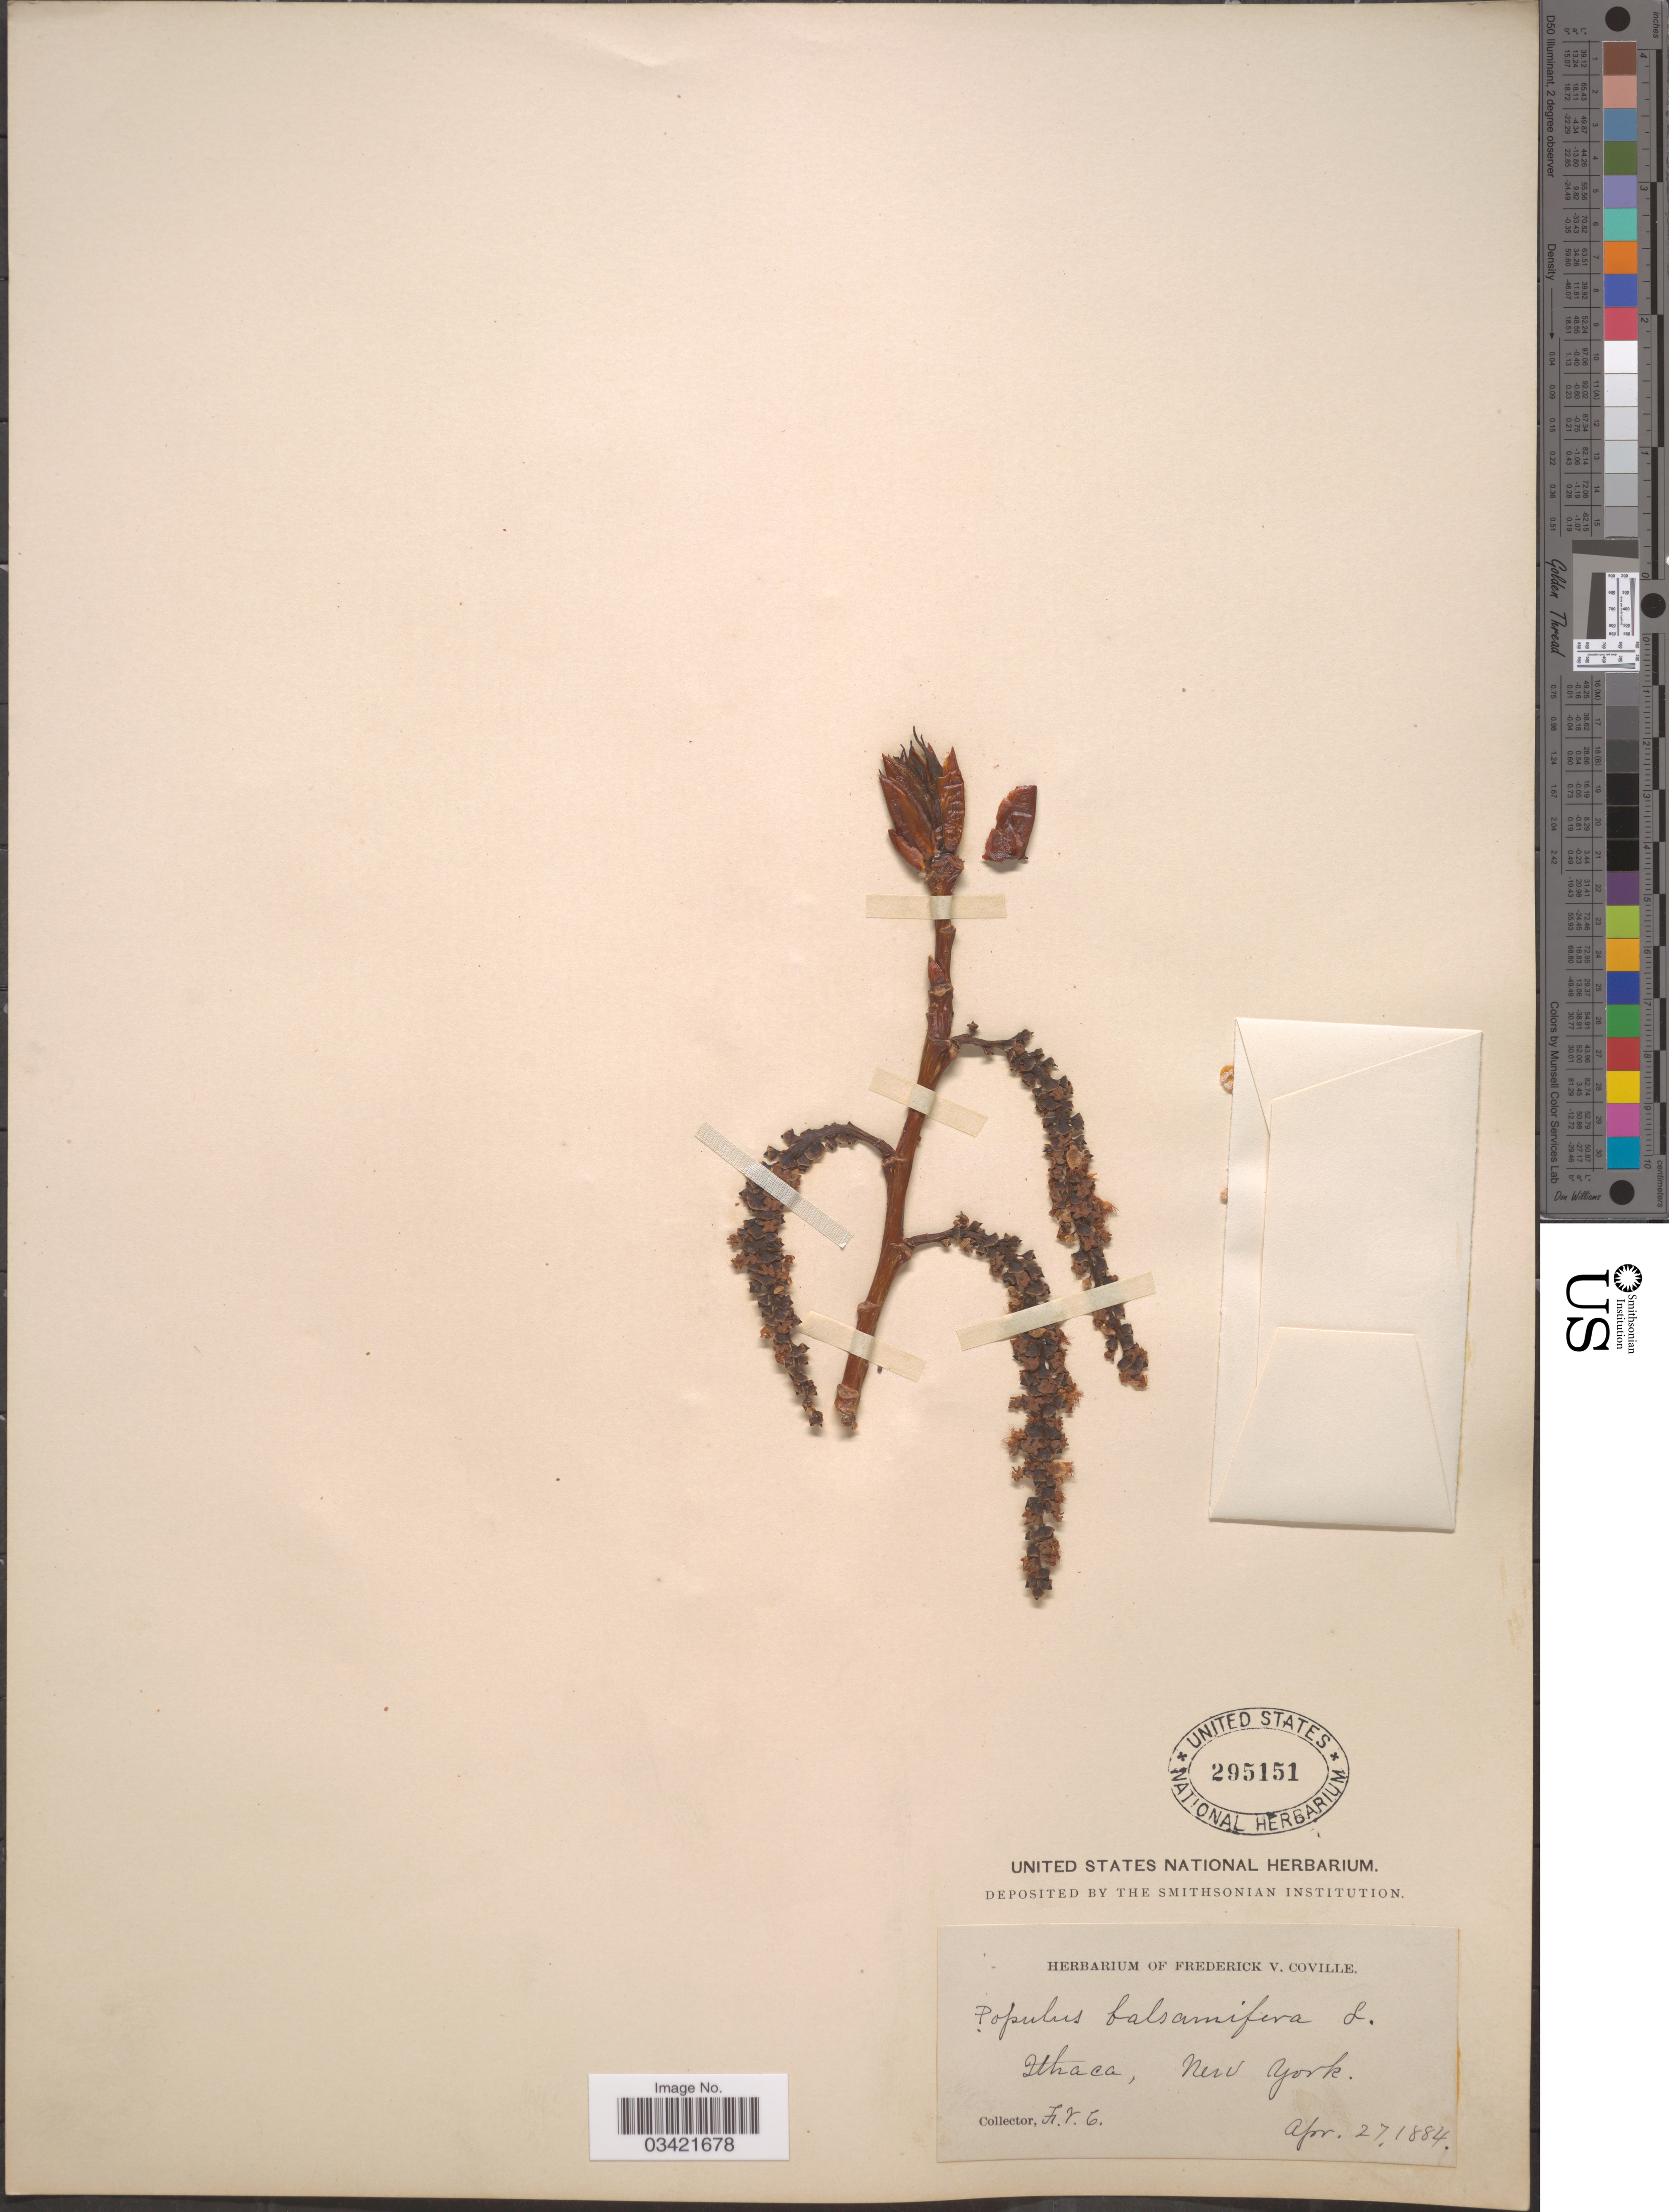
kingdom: Plantae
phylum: Tracheophyta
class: Magnoliopsida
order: Malpighiales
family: Salicaceae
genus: Populus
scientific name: Populus balsamifera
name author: L.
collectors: F. V. Coville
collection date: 1884-04-27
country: United States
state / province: New York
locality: Ithaca.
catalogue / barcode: US 295151